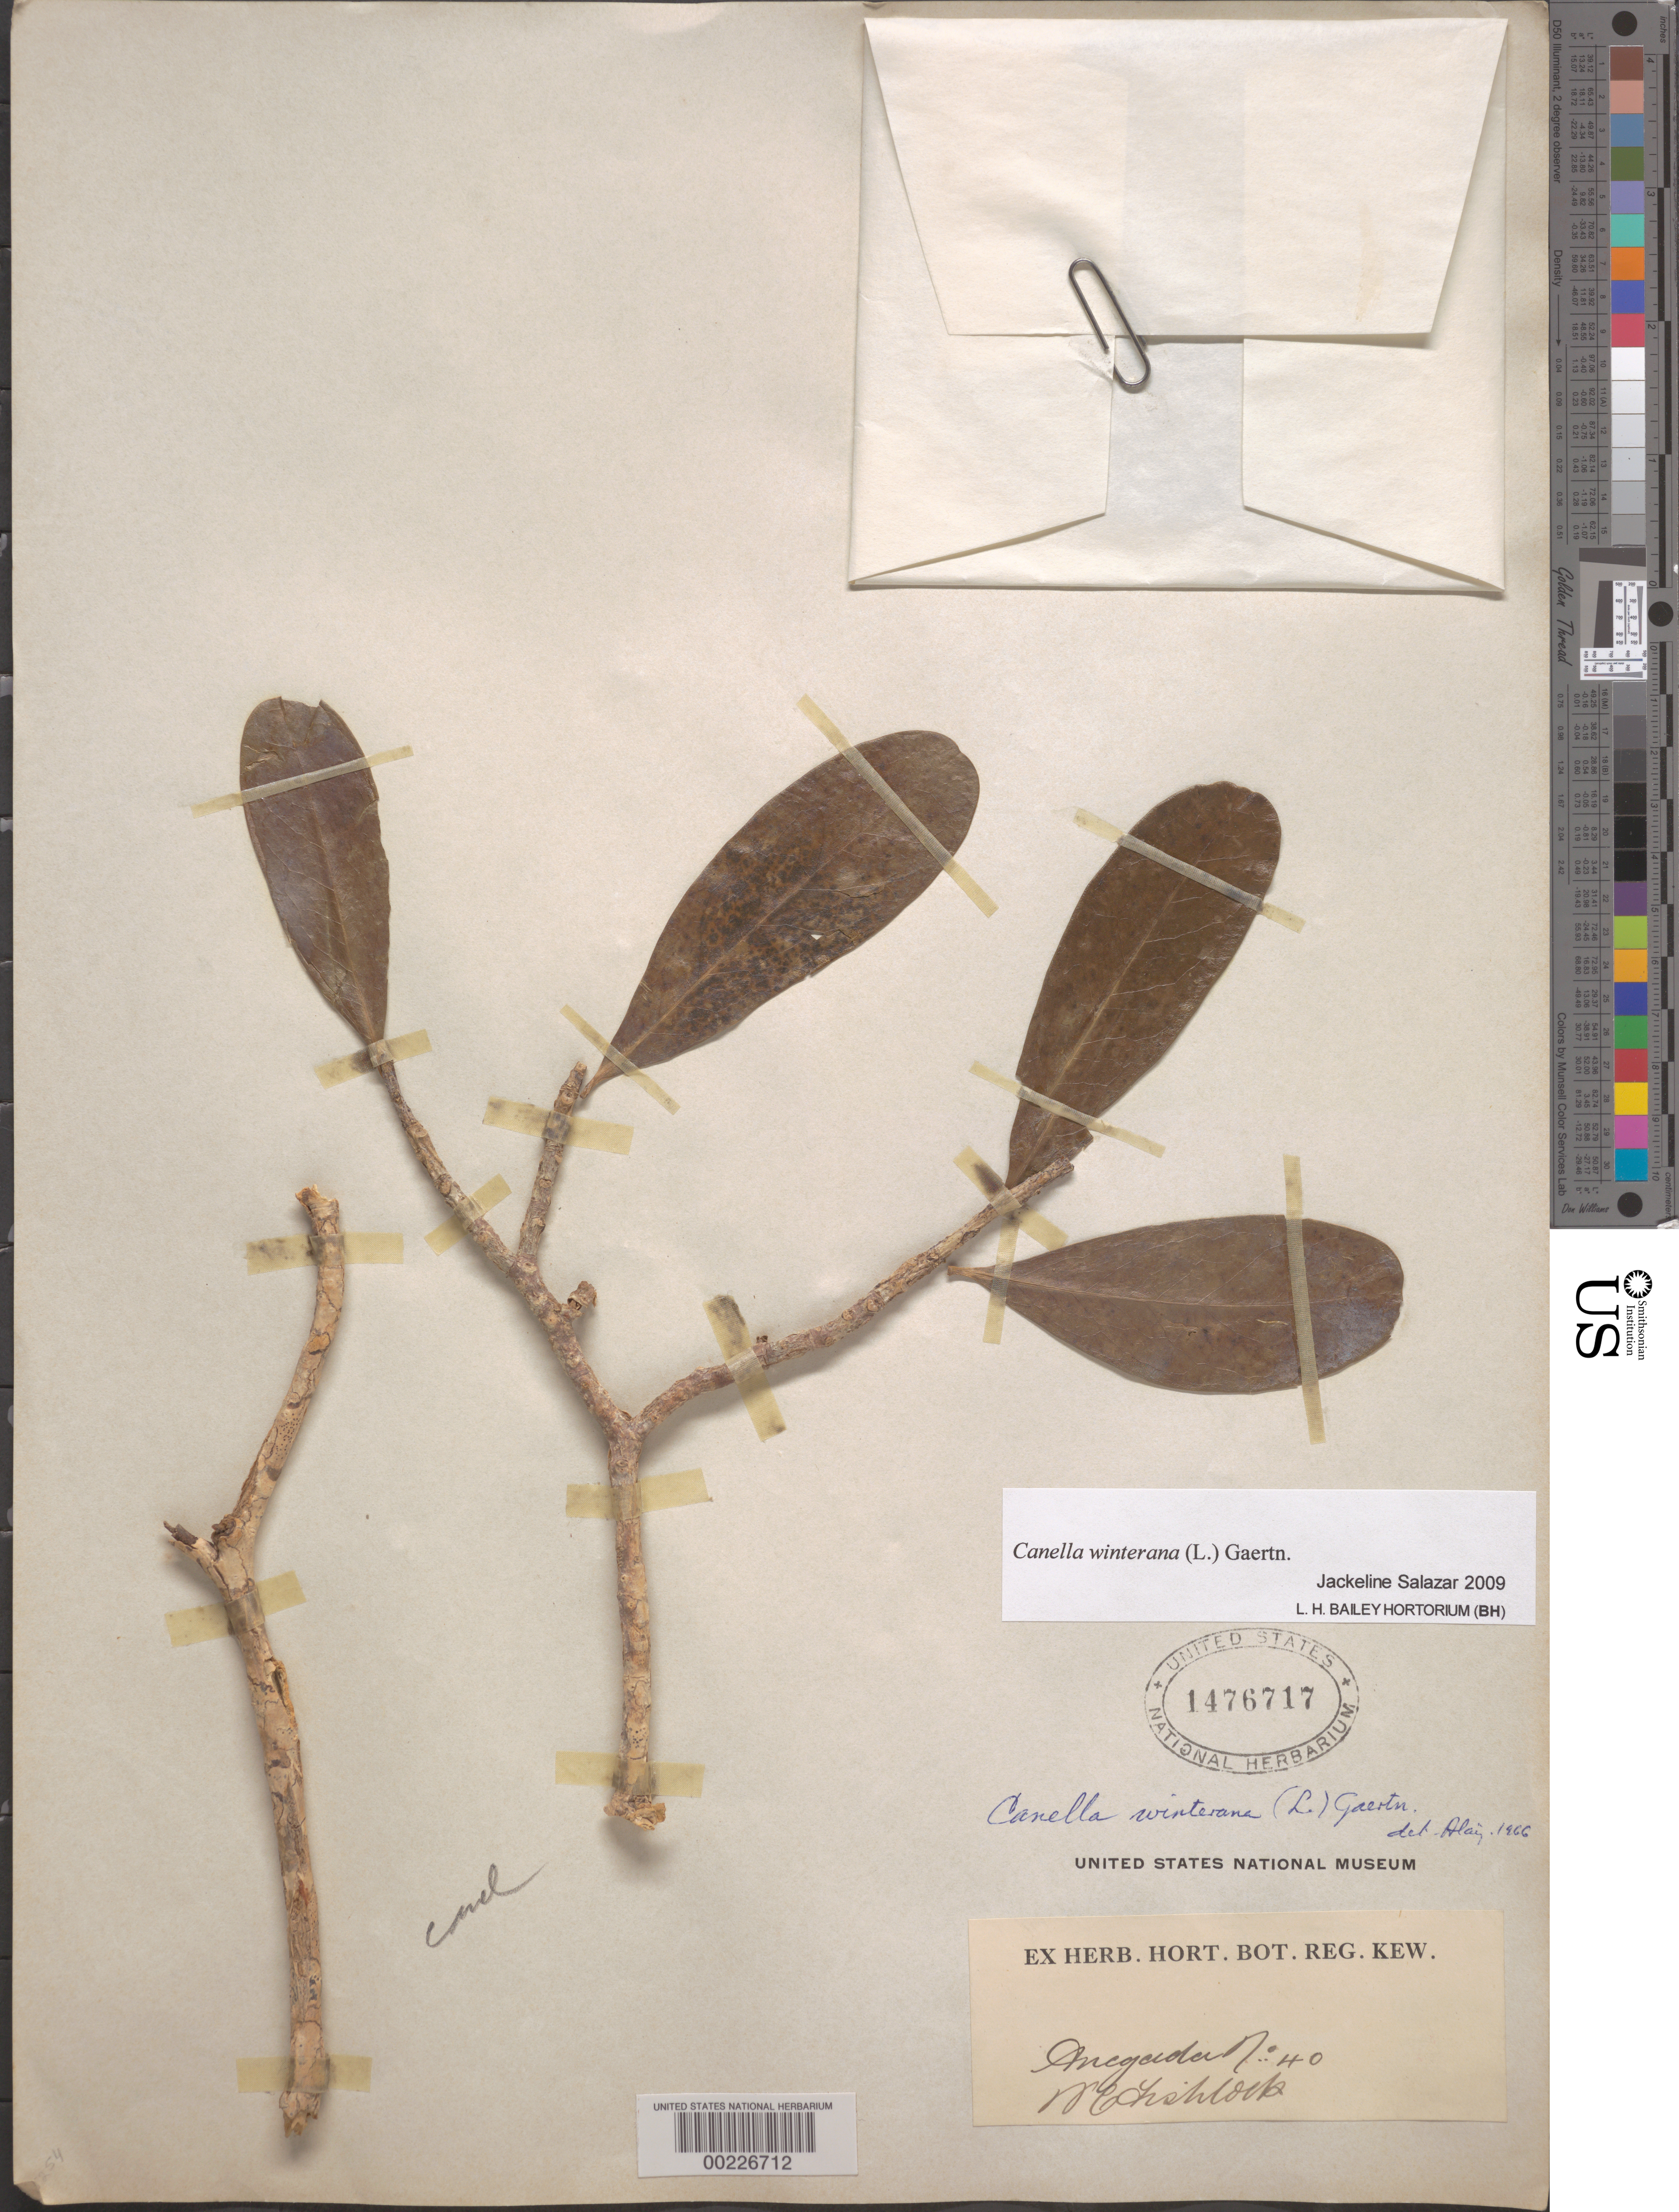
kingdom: Plantae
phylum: Tracheophyta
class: Magnoliopsida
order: Canellales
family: Canellaceae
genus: Canella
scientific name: Canella winterana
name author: (L.) Gaertn.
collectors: W. Fishlock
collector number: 40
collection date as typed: Oct 1918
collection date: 1918-10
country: British Virgin Islands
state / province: Anegada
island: Anegada Island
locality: Junction of rocky and sandy parts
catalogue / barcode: US 1476717